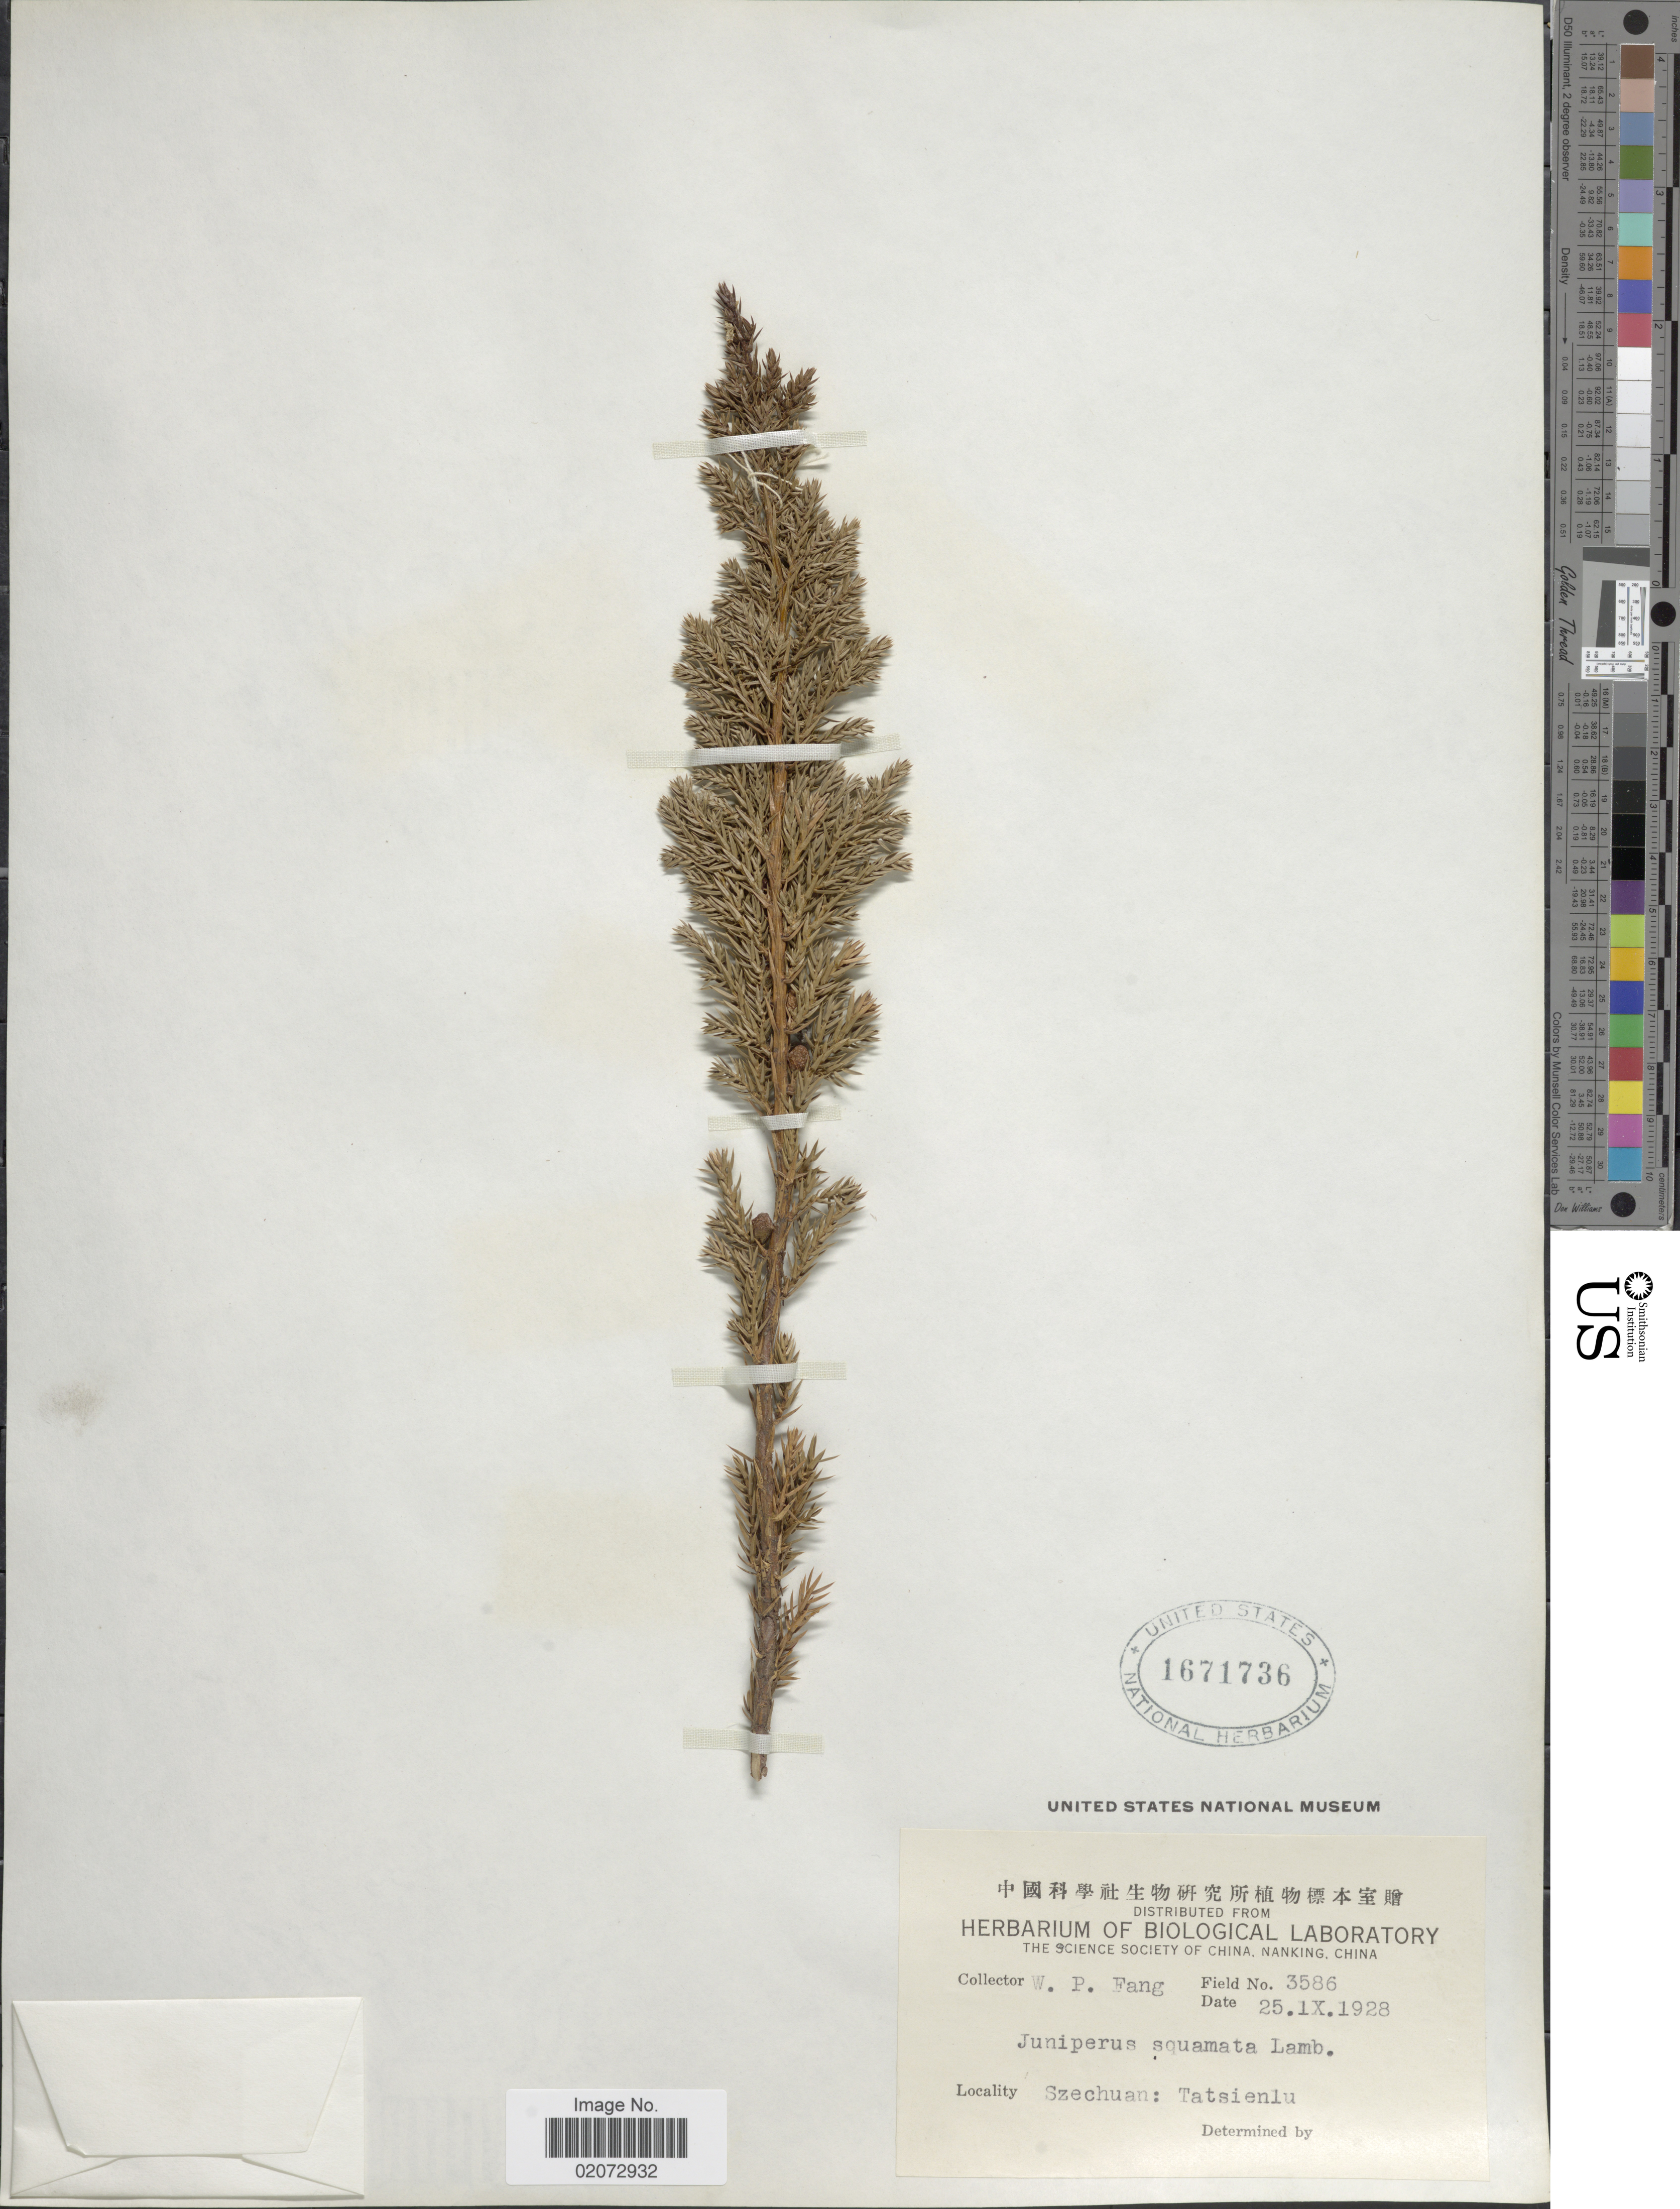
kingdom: Plantae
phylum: Tracheophyta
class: Pinopsida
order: Pinales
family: Cupressaceae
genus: Juniperus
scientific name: Juniperus squamata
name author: Buch.-Ham. ex D. Don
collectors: W. P. Fang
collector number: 3586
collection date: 1928-09-25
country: China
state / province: Sichuan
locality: Szechuan: Tatsienlu.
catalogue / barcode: US 1671736